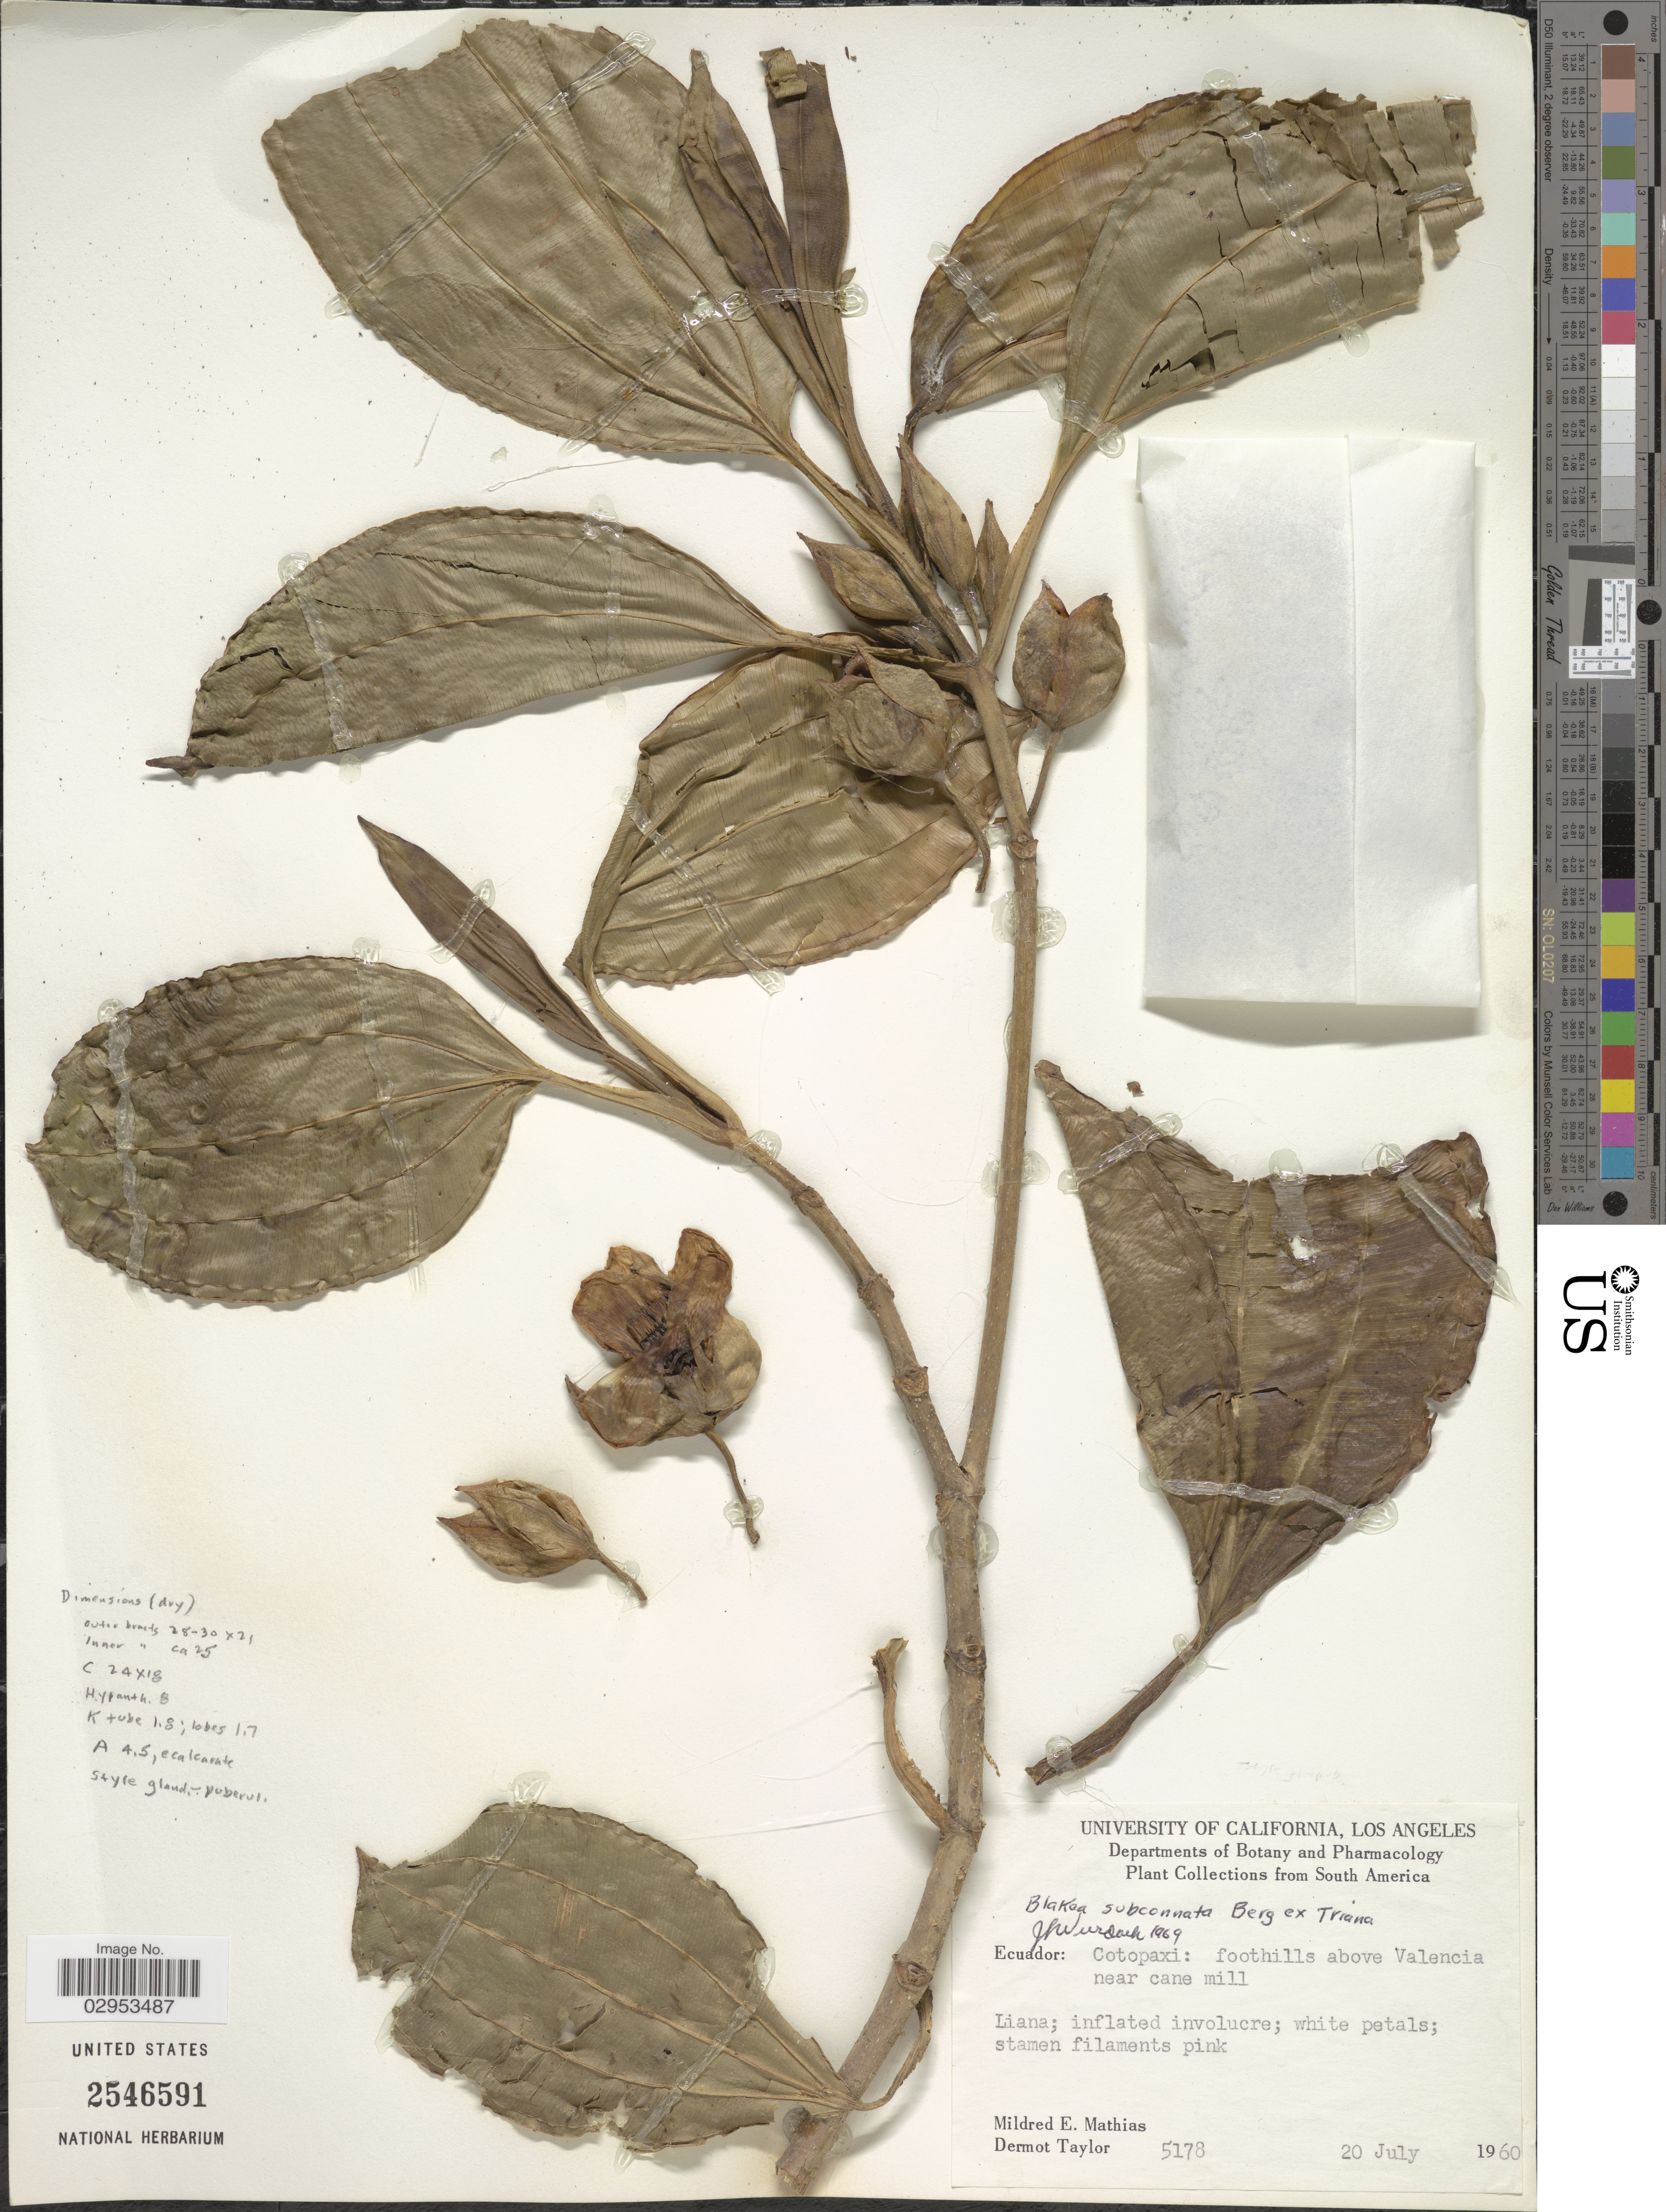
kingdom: Plantae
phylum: Tracheophyta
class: Magnoliopsida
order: Myrtales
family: Melastomataceae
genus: Blakea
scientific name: Blakea subconnata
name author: O. Berg ex Triana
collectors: M. E. Mathias & D. Taylor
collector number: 5178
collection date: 1960-07-20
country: Ecuador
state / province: Cotopaxi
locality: Foothills above Valencia near cane mill.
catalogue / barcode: US 2546591